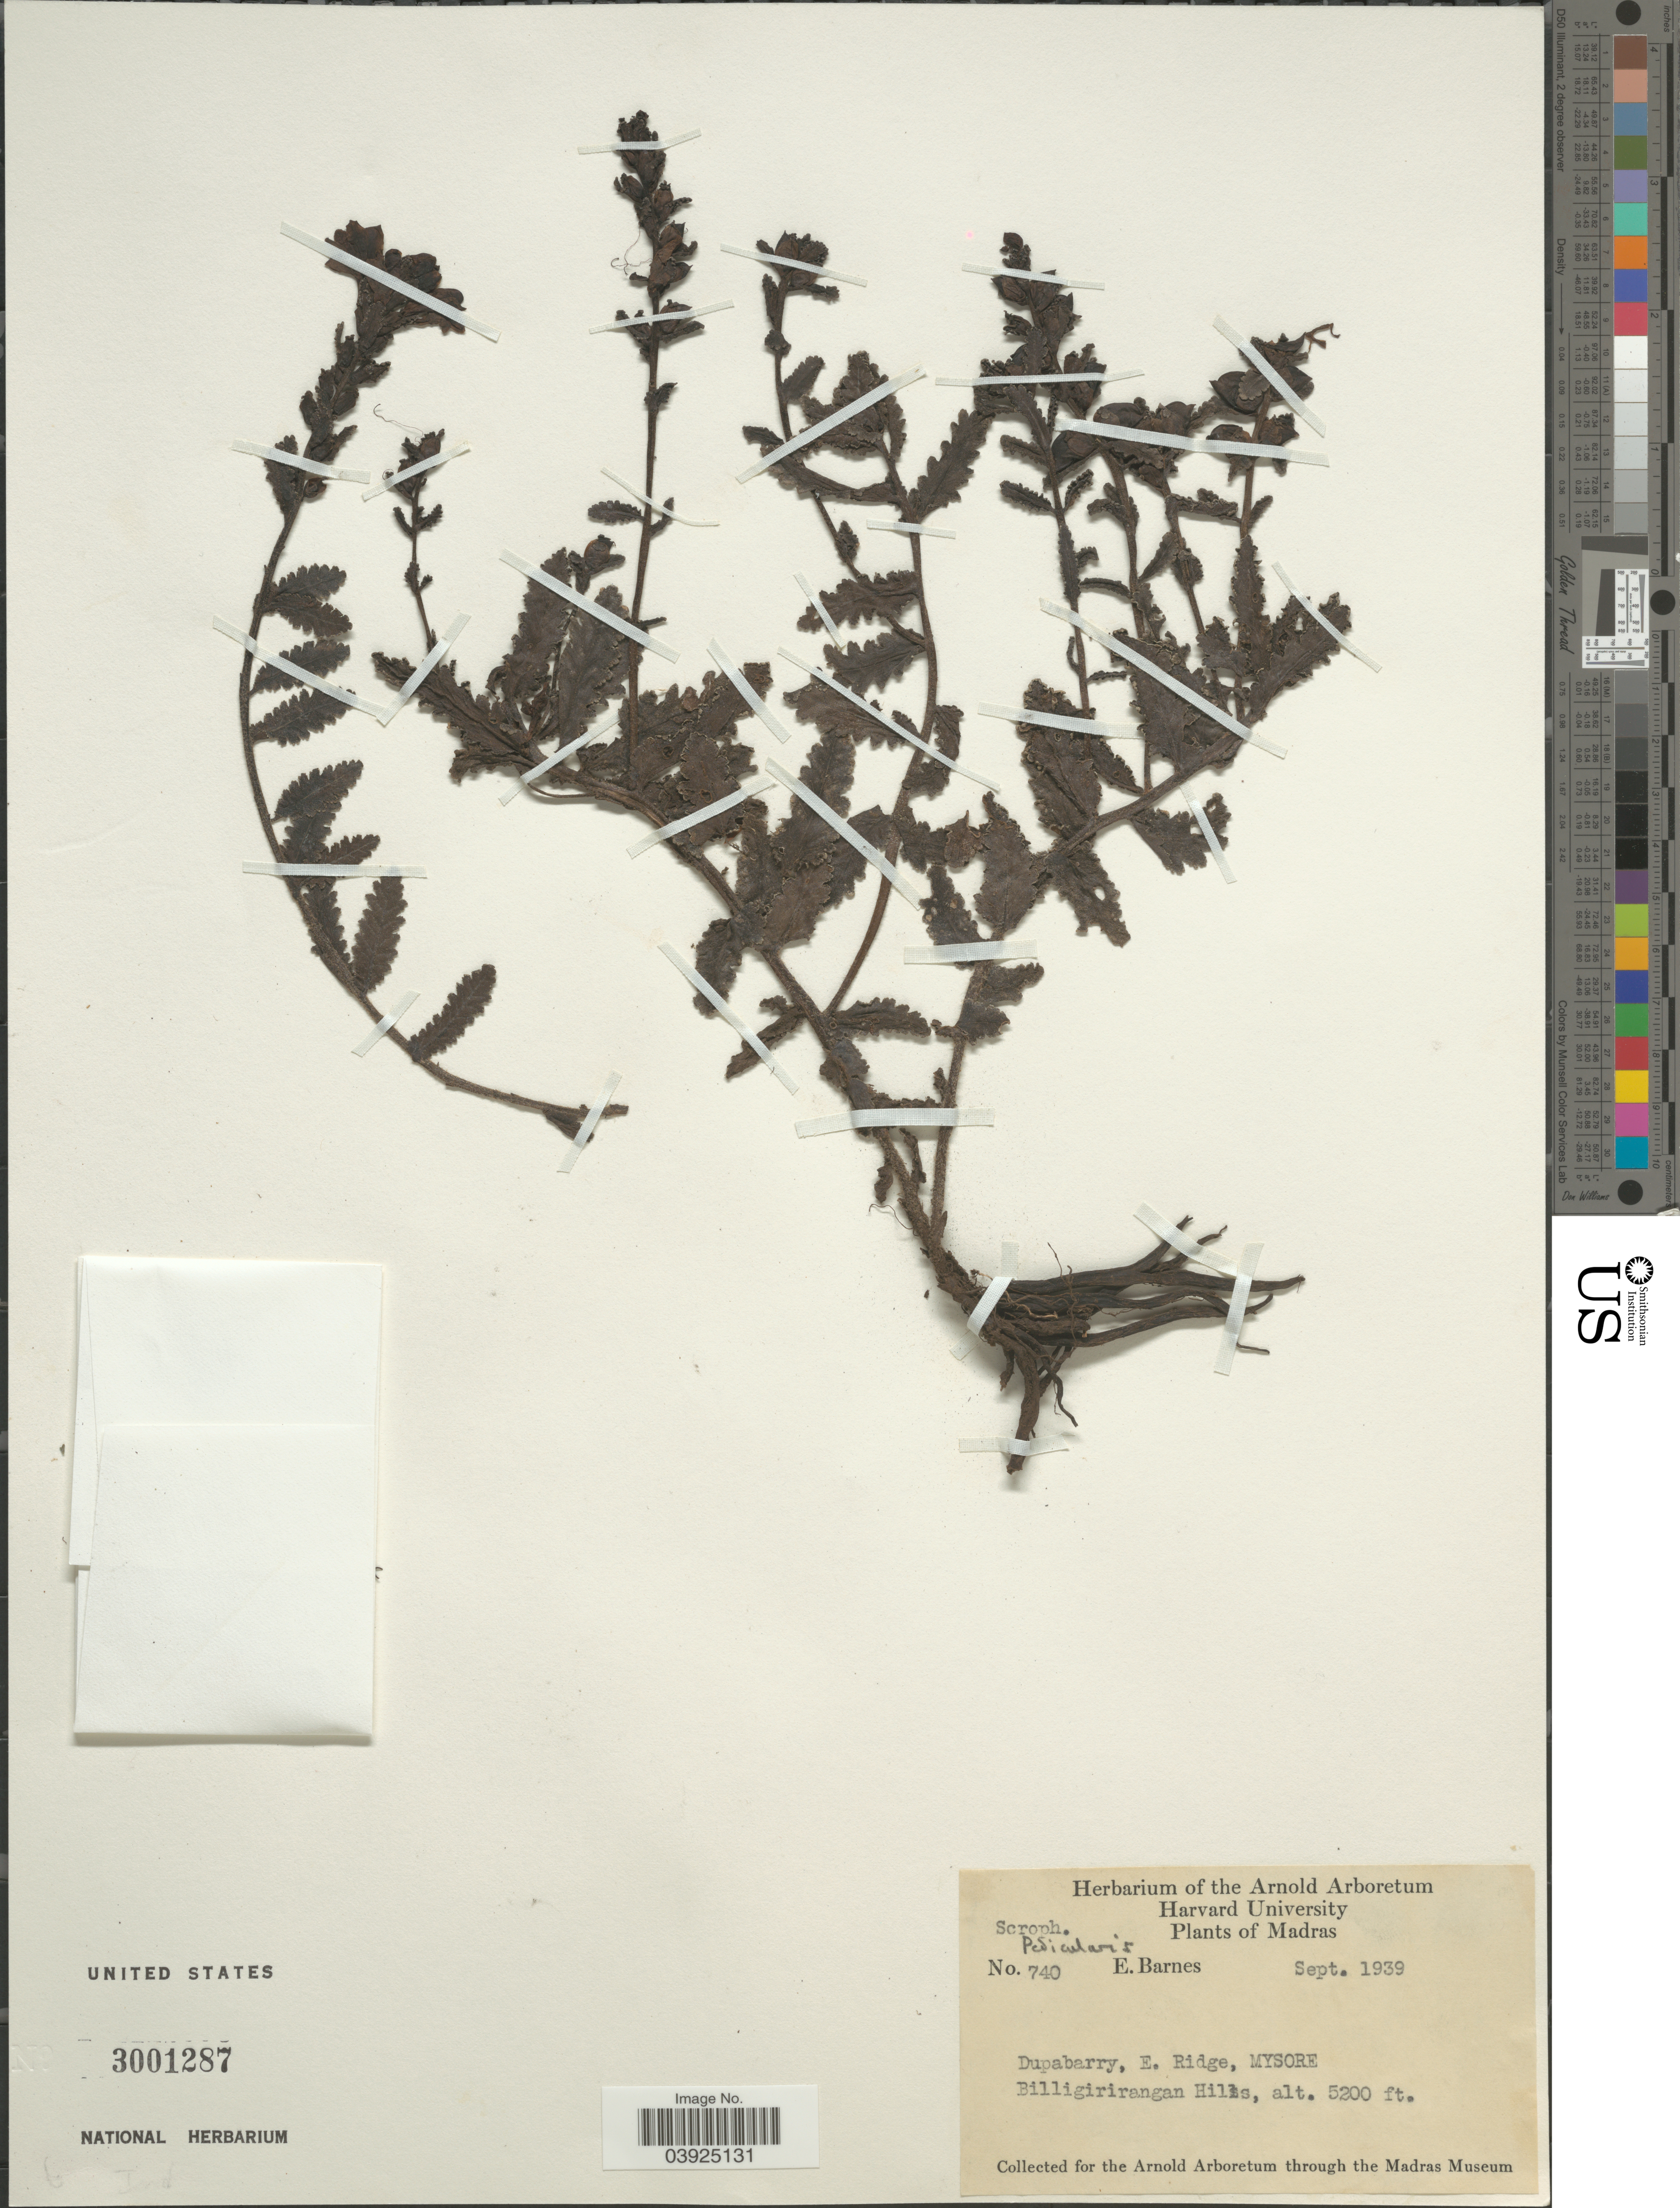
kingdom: Plantae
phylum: Tracheophyta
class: Magnoliopsida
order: Lamiales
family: Orobanchaceae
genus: Pedicularis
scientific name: Pedicularis sp.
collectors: E. Barnes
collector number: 740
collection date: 1939-09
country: India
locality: Madras. Dupaberry, E. Ridge, Mysore. Billigirirangan Hills.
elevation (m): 1585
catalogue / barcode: US 3001287